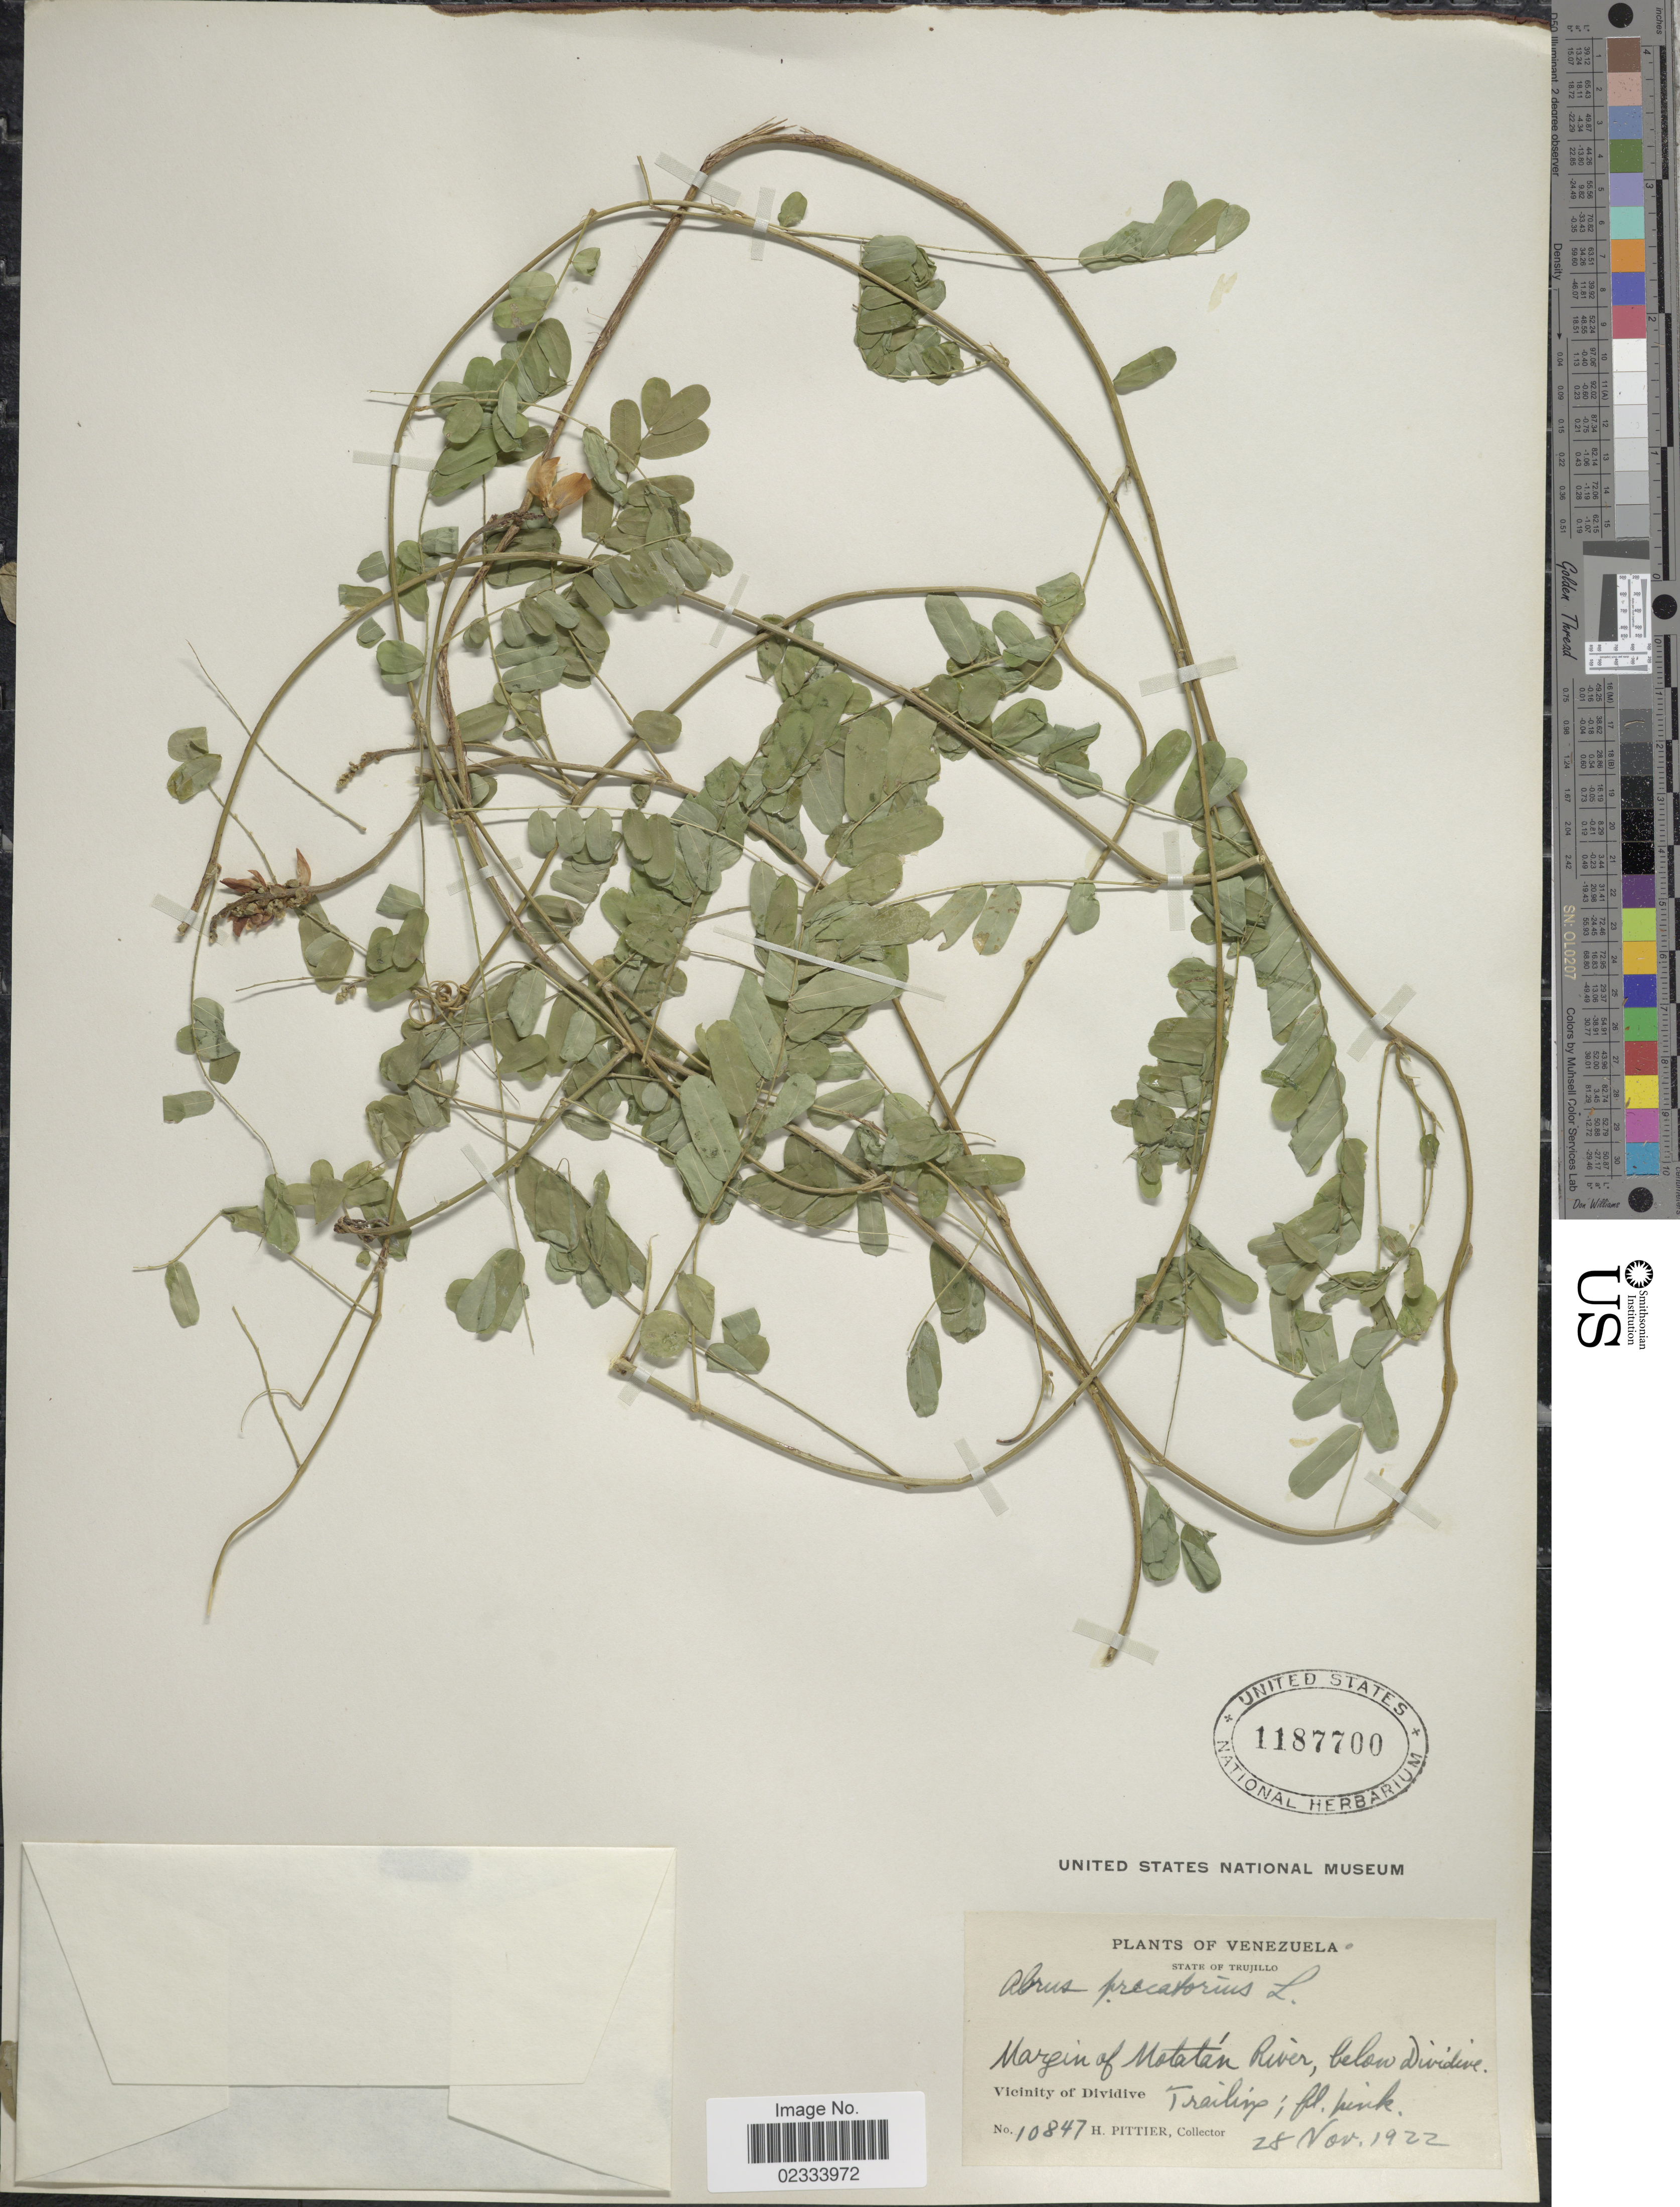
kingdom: Plantae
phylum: Tracheophyta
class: Magnoliopsida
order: Fabales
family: Fabaceae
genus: Abrus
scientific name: Abrus precatorius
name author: L.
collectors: H. F. Pittier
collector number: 10847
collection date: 1922-11-28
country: Venezuela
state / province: Trujillo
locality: Margin of otatan River, below Dividive, vicinity of Dividive, Trailing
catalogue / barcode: US 1187700